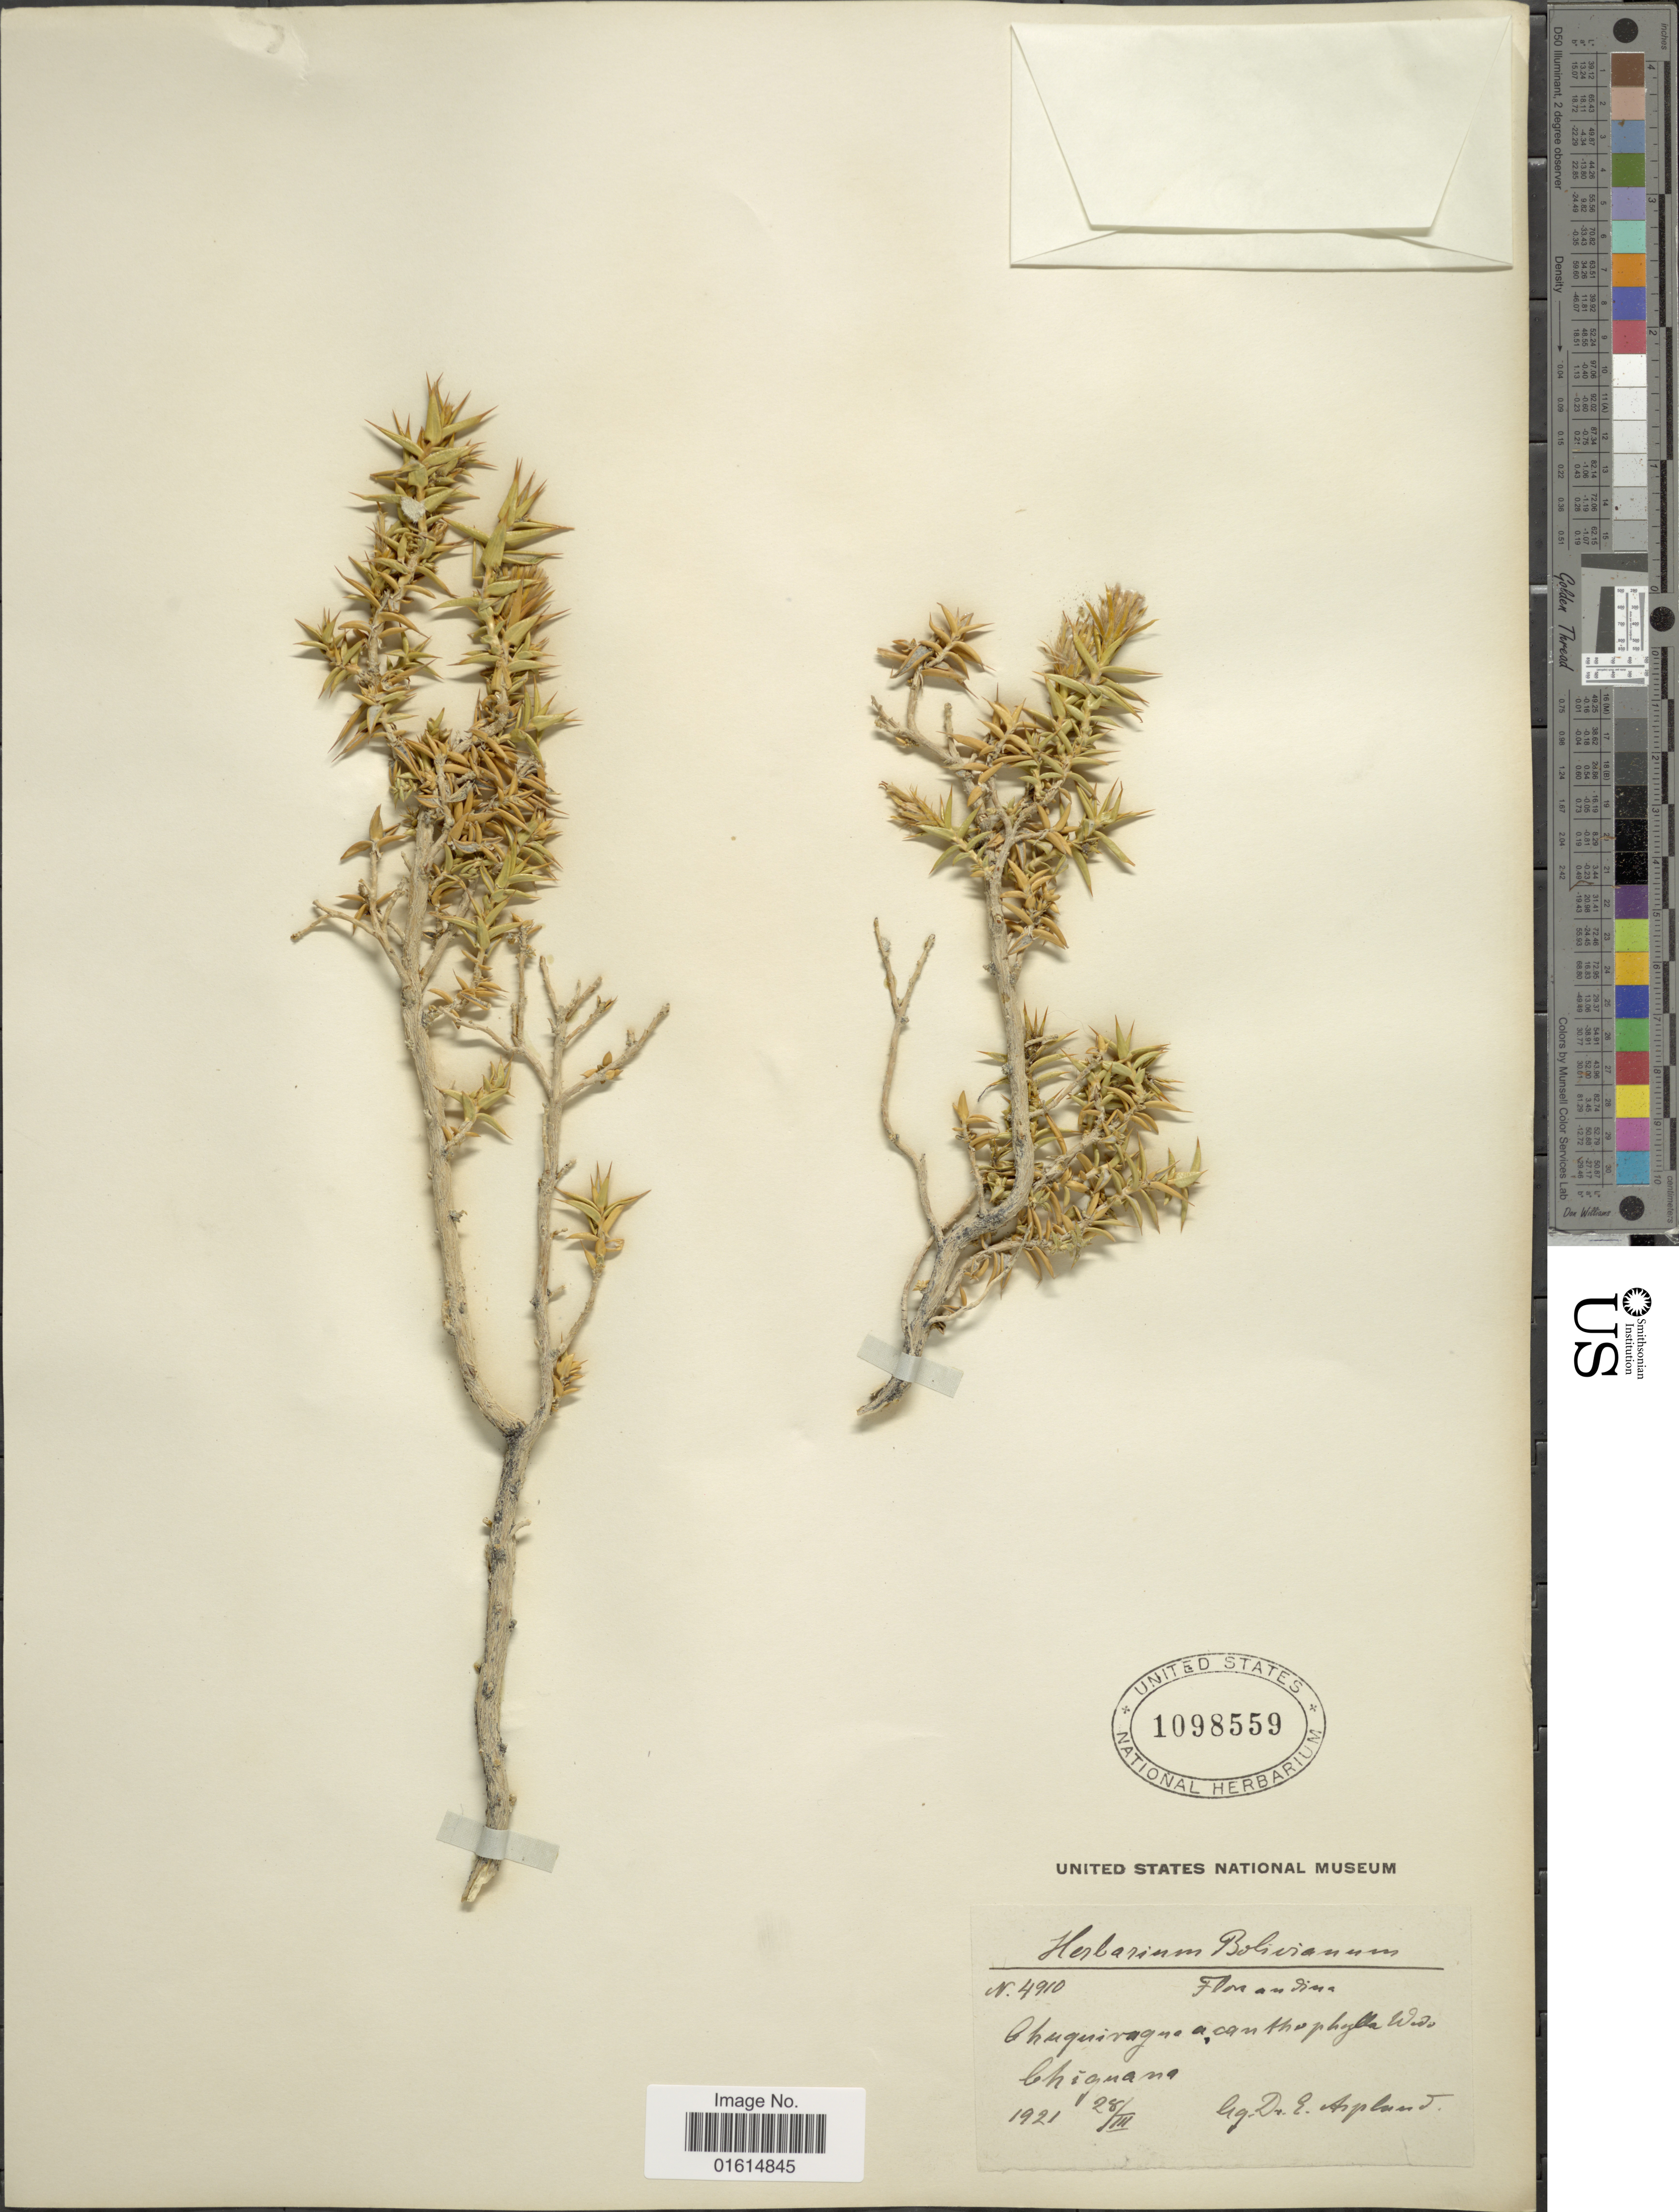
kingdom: Plantae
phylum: Tracheophyta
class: Magnoliopsida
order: Asterales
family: Asteraceae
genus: Chuquiraga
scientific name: Chuquiraga acanthophylla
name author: Wedd.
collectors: E. Asplund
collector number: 4910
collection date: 1921-03-28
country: Bolivia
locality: Chiguana [unsure placement]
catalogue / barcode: US 1098559